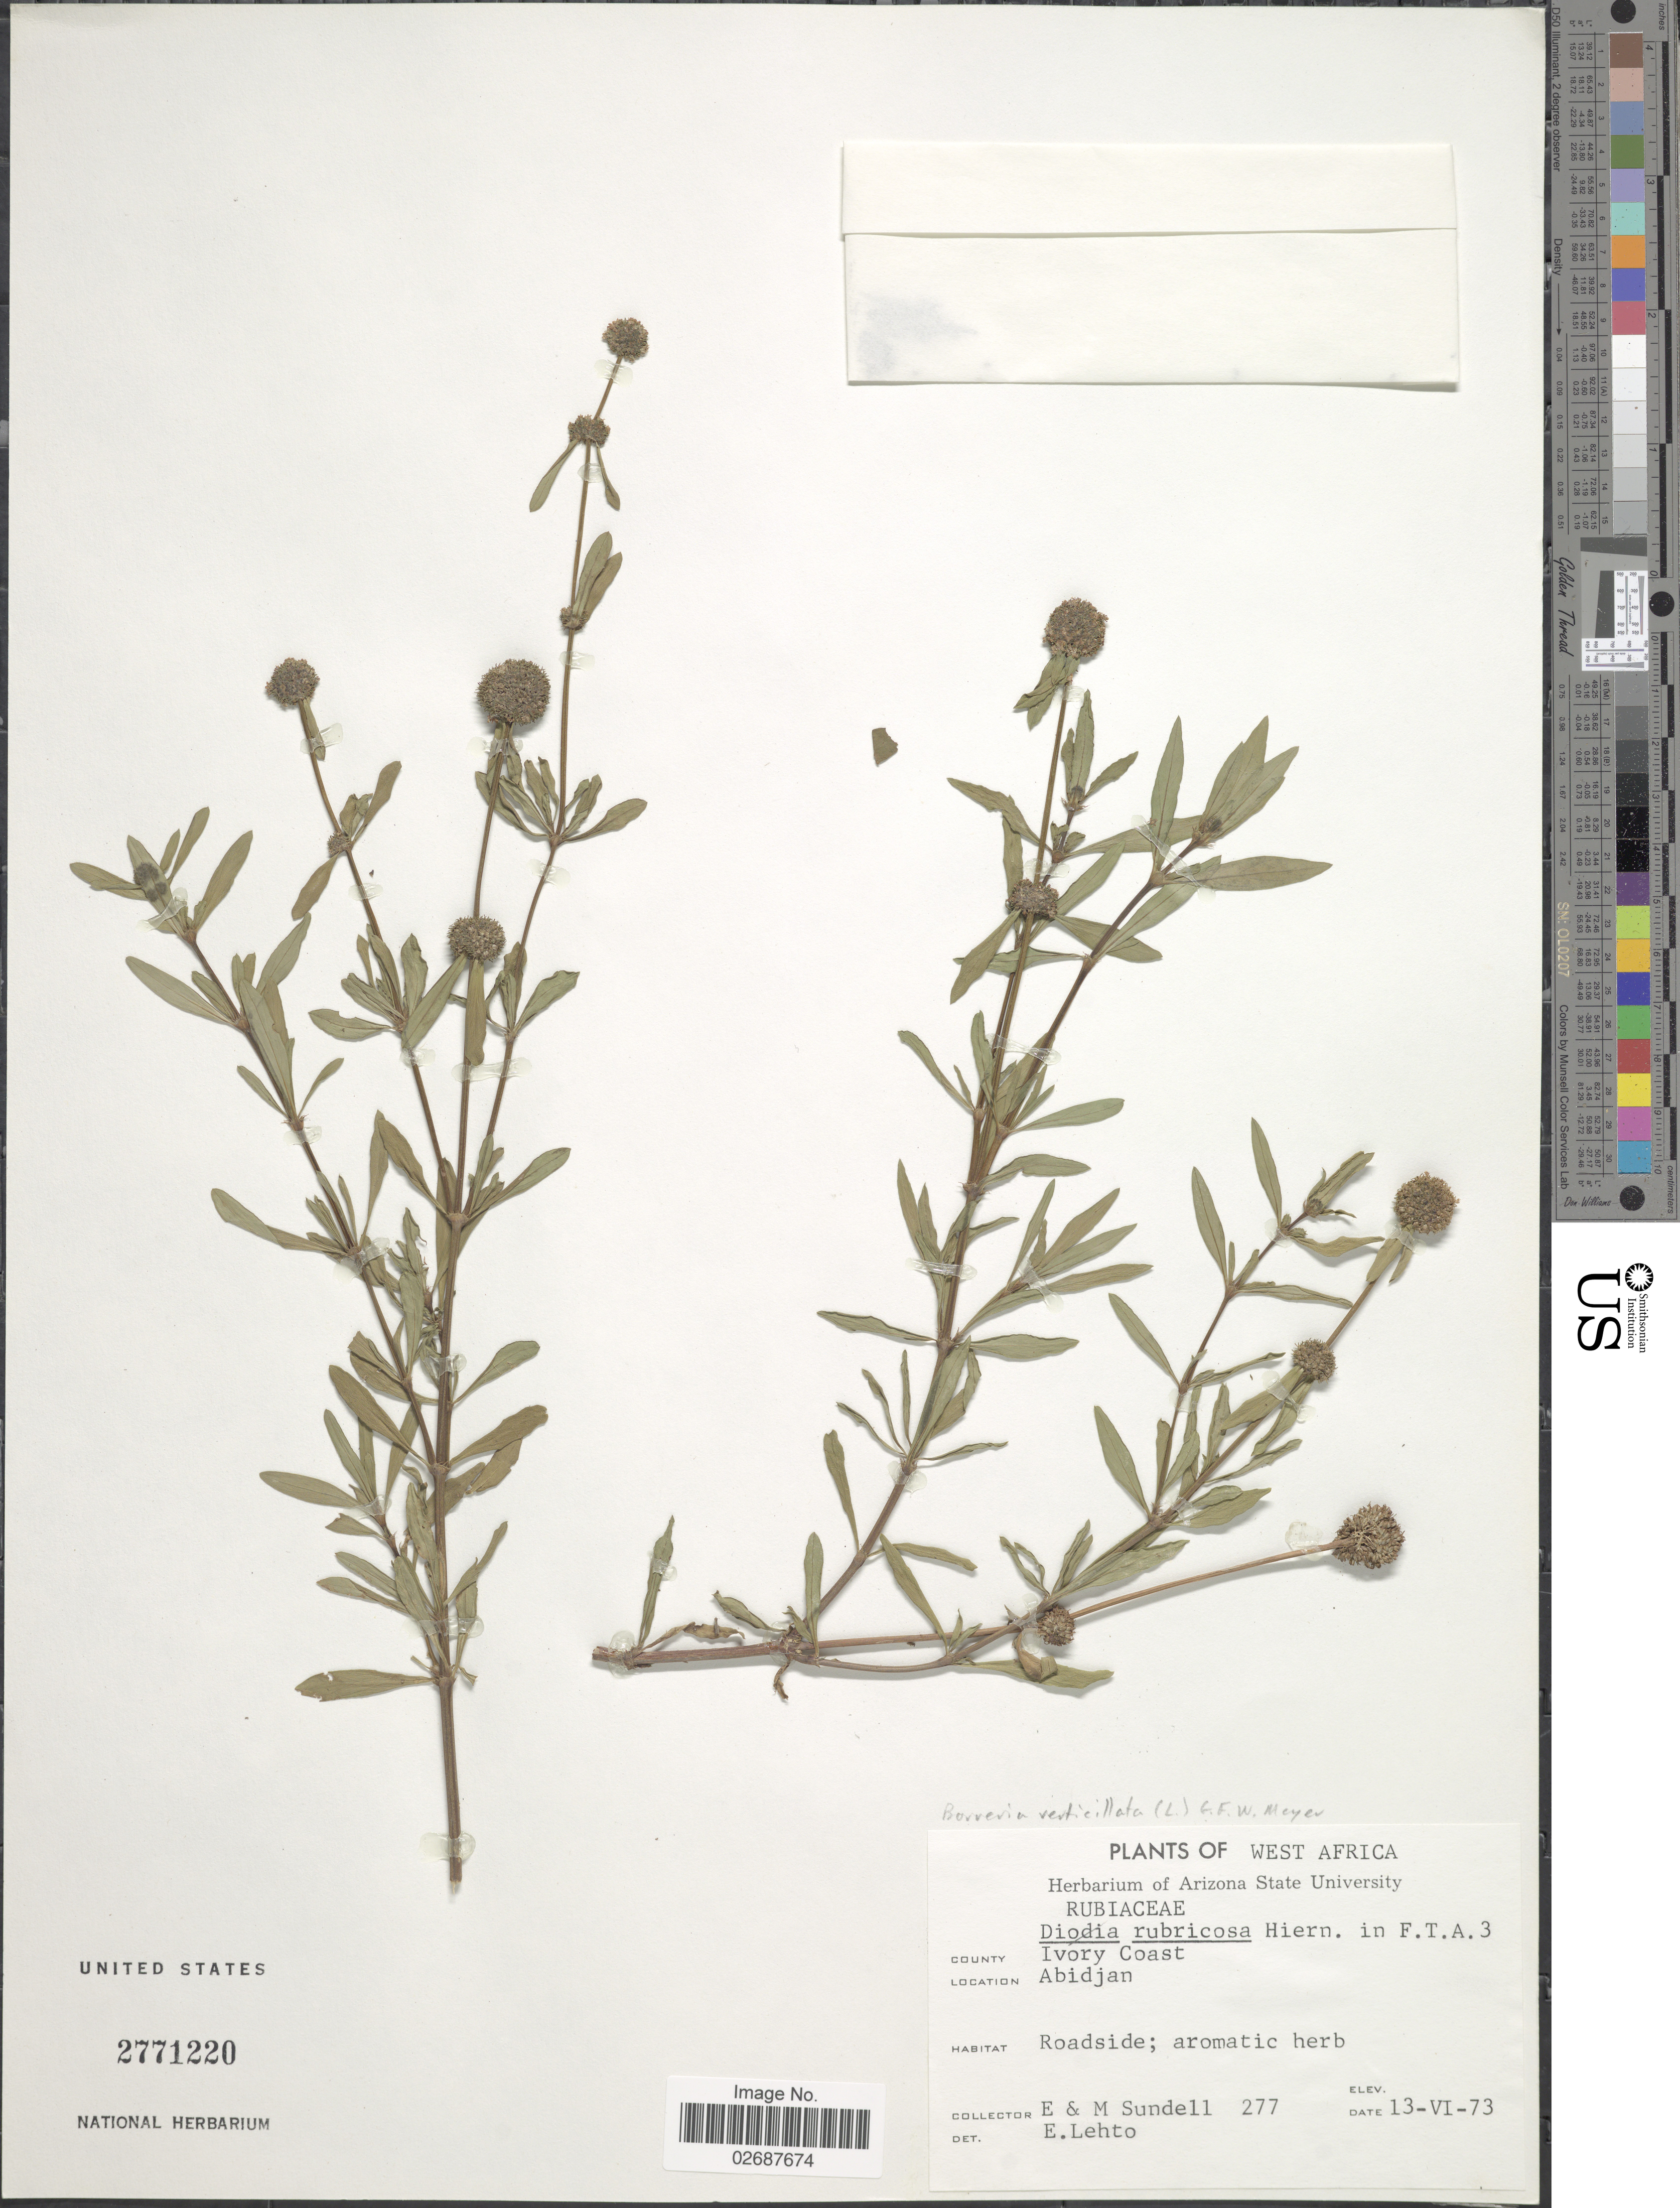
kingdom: Plantae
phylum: Tracheophyta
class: Magnoliopsida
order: Gentianales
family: Rubiaceae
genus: Borreria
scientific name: Borreria verticillata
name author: (L.) G. Mey.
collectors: E. Sundell & M. Sundell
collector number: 277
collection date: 1973-06-13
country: Ivory Coast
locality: Abidjan, roadside.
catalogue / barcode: US 2771220